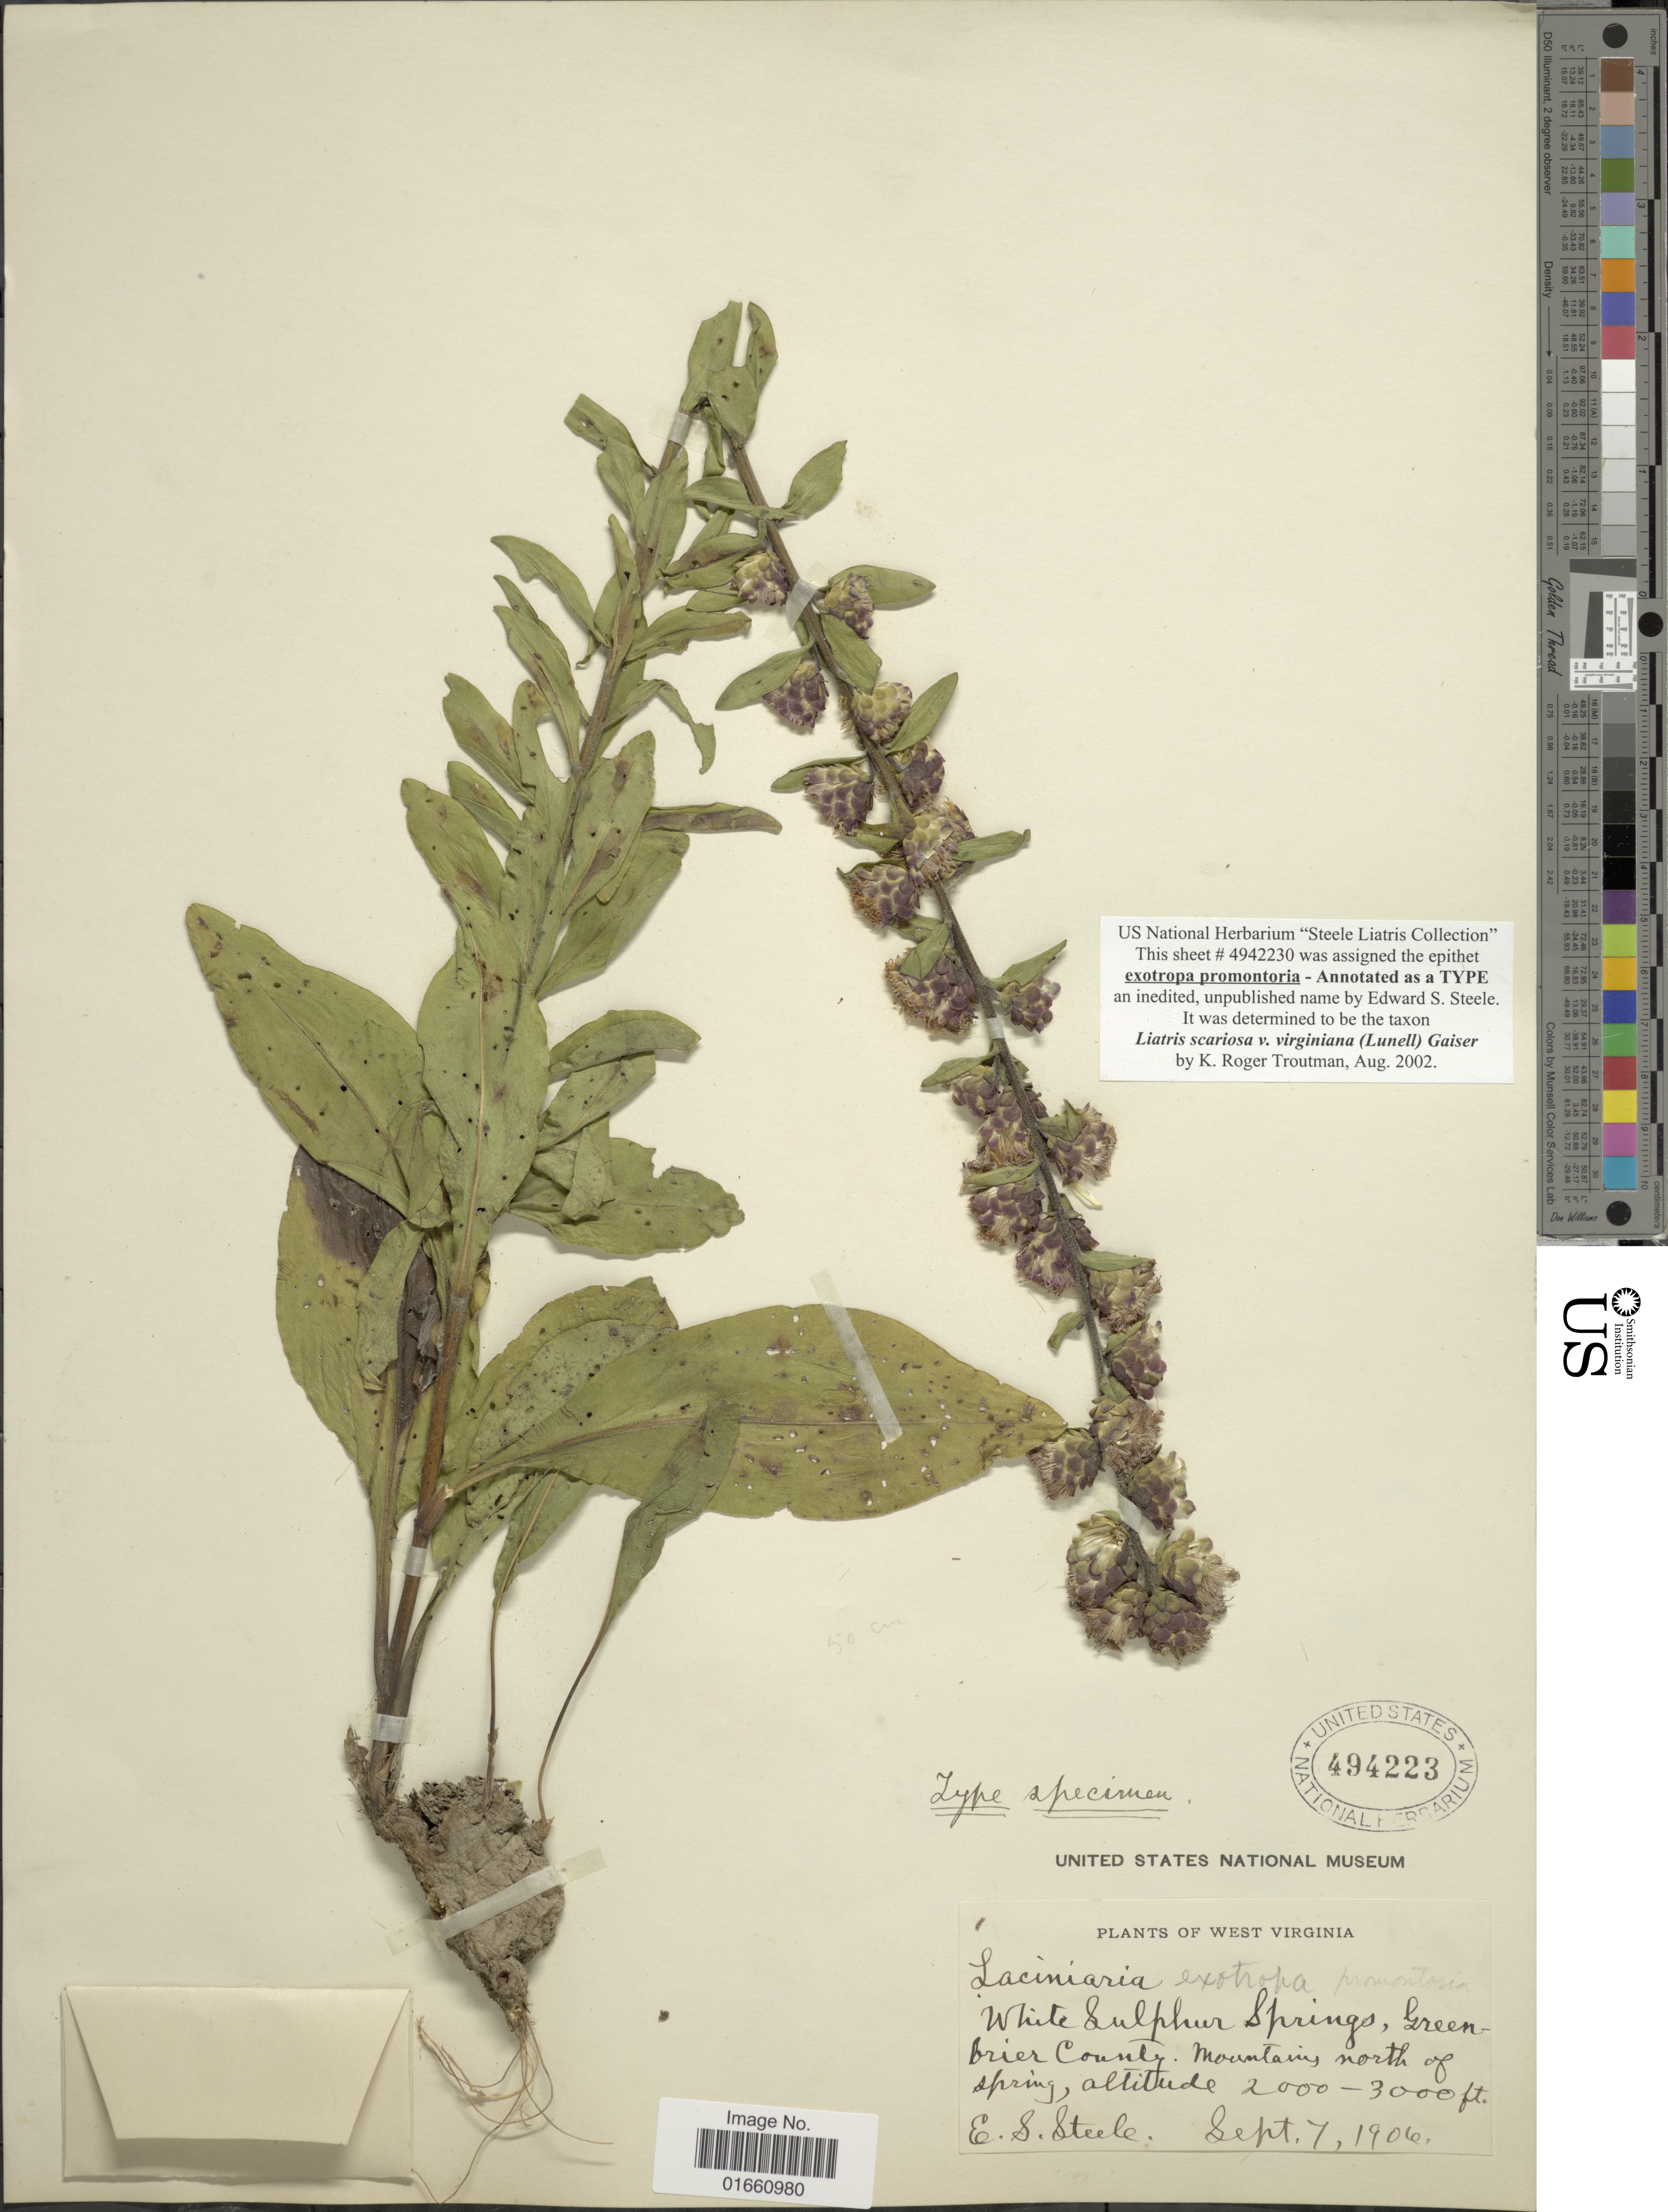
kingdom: Plantae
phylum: Tracheophyta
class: Magnoliopsida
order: Asterales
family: Asteraceae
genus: Liatris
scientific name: Liatris scariosa var. virginiana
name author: (Lunell) Gaiser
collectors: E. Steele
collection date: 1906-09-07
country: United States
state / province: West Virginia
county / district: Greenbrier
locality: White Sulphur Springs, Mountains, N of spring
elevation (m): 610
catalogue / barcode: US 494223